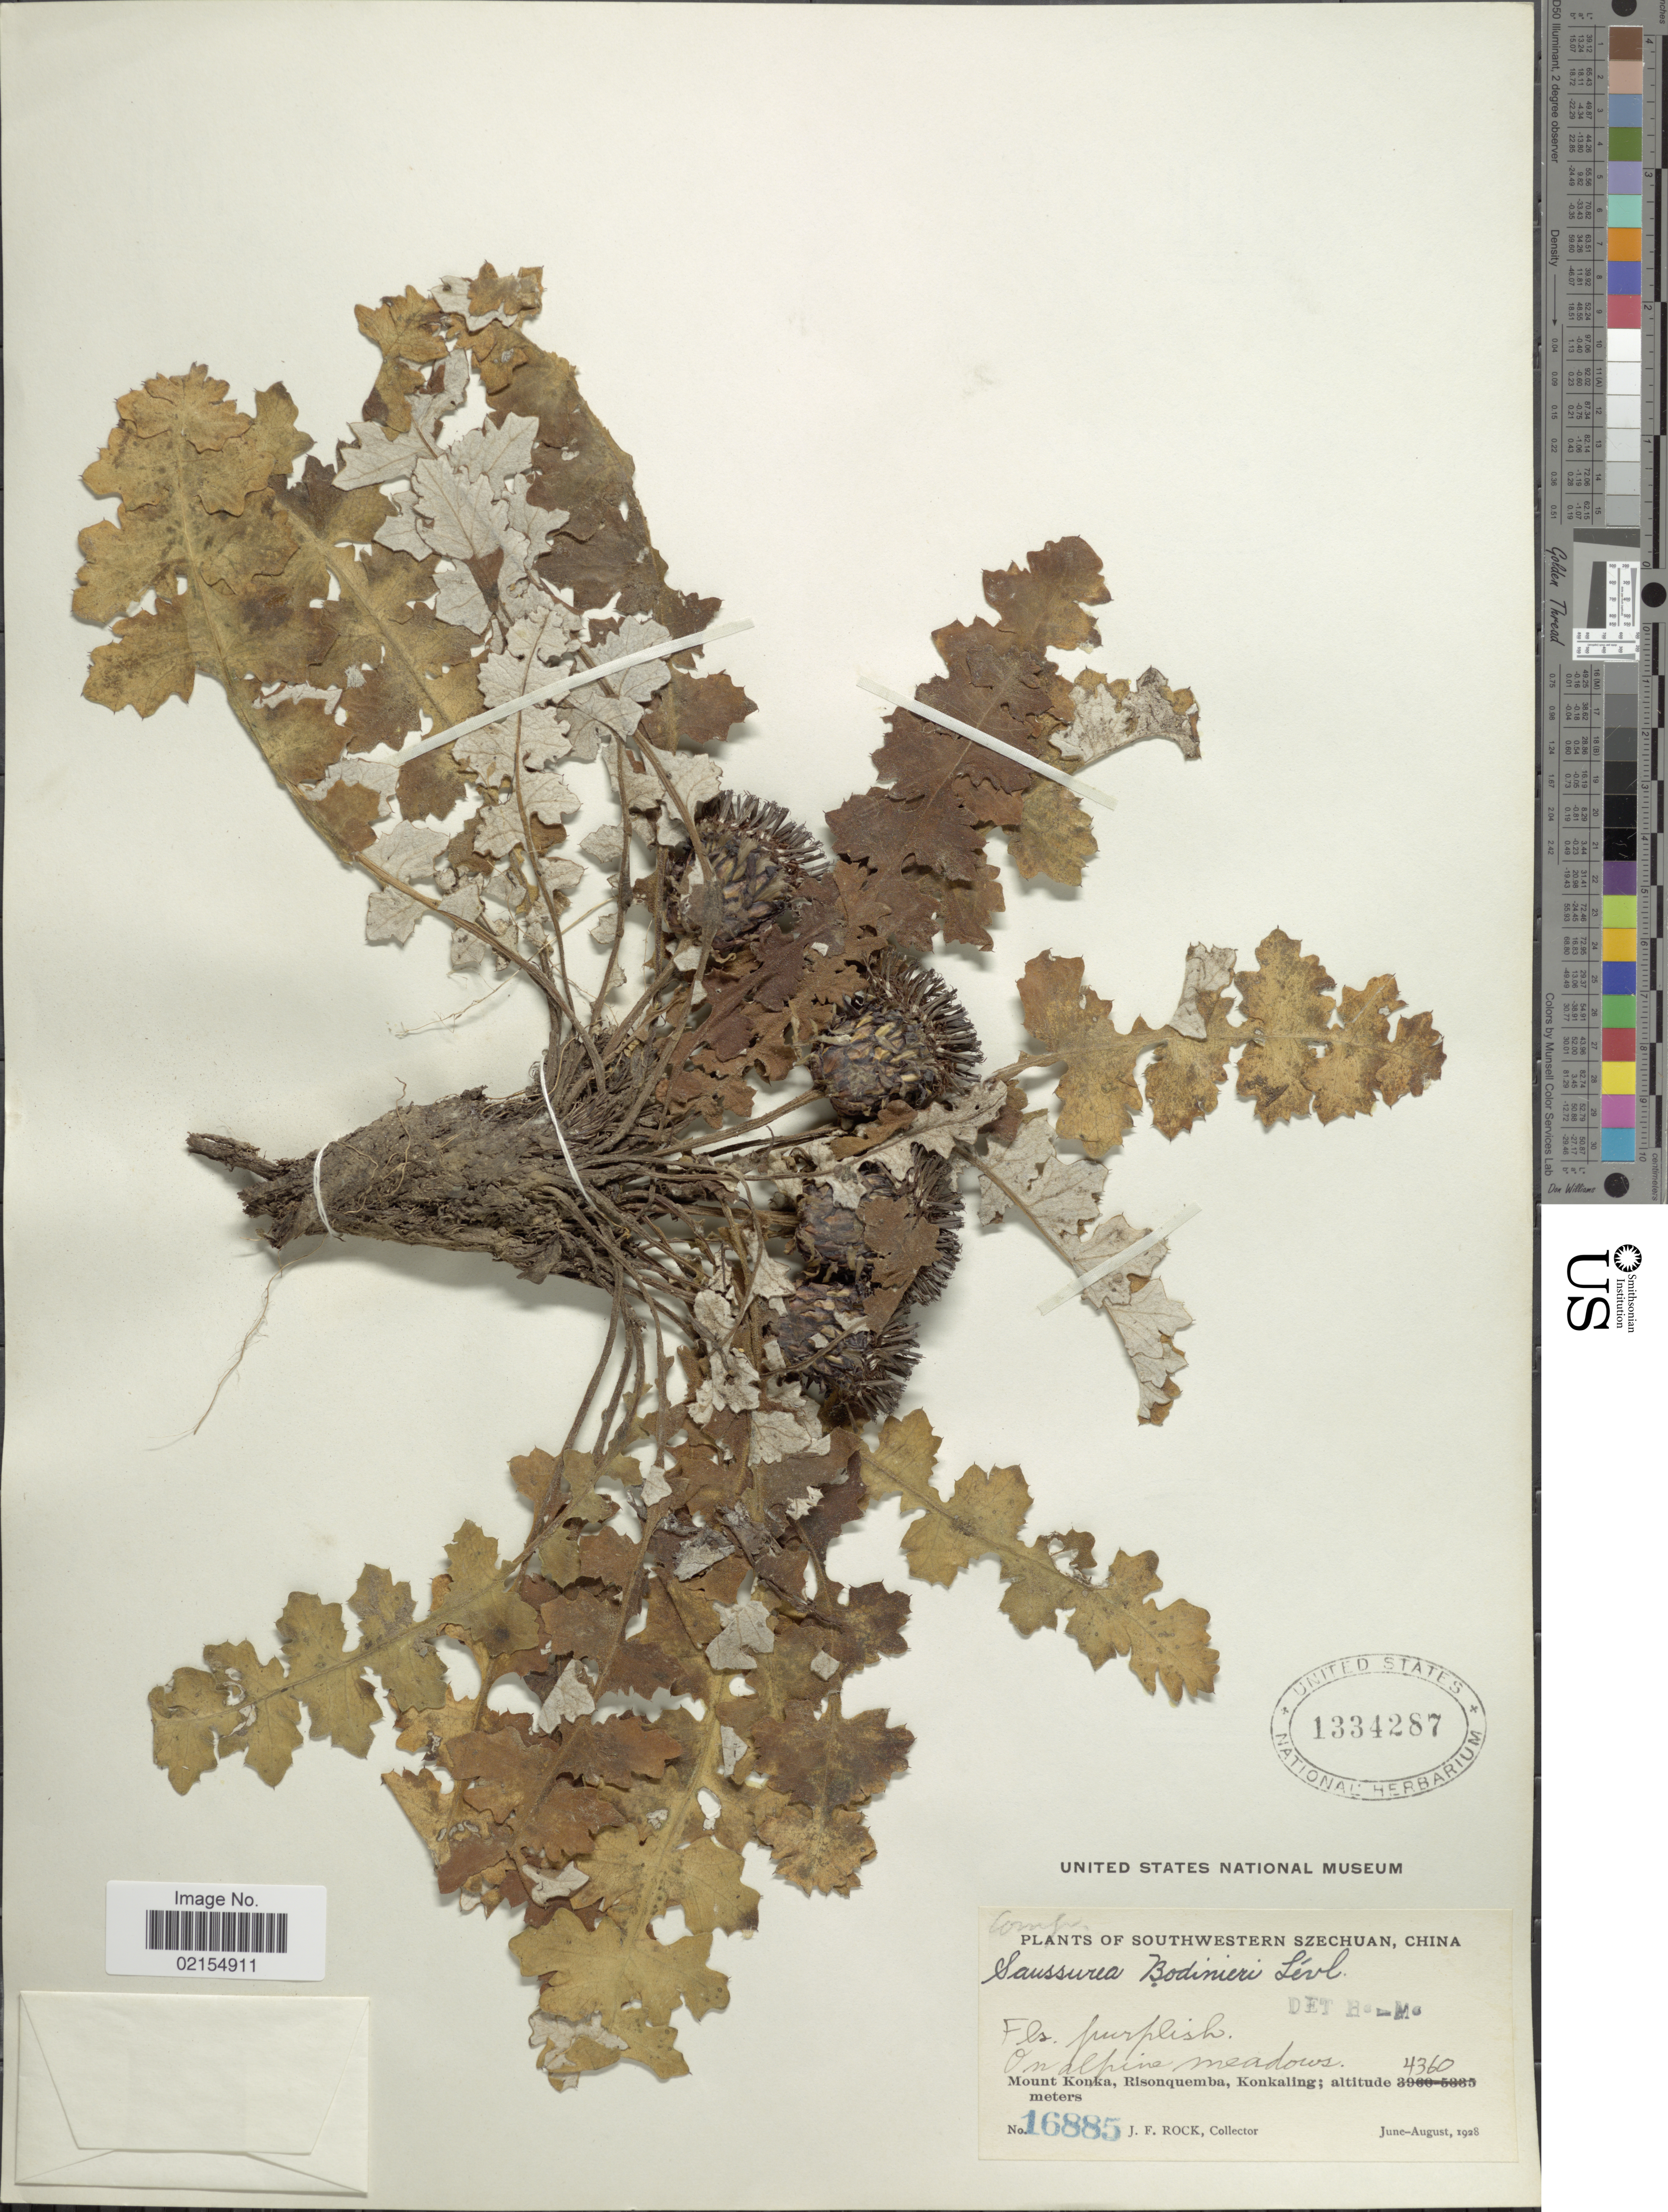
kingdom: Plantae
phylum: Tracheophyta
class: Magnoliopsida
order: Asterales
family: Asteraceae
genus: Saussurea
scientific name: Saussurea bodinieri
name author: H. Lév.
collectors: J. Rock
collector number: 16885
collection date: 1928-06/1928-08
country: China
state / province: Sichuan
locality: Southwestern Szechuan, China, Mount Konka, Risonquemba, Konkaling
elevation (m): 4360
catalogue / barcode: US 1334287